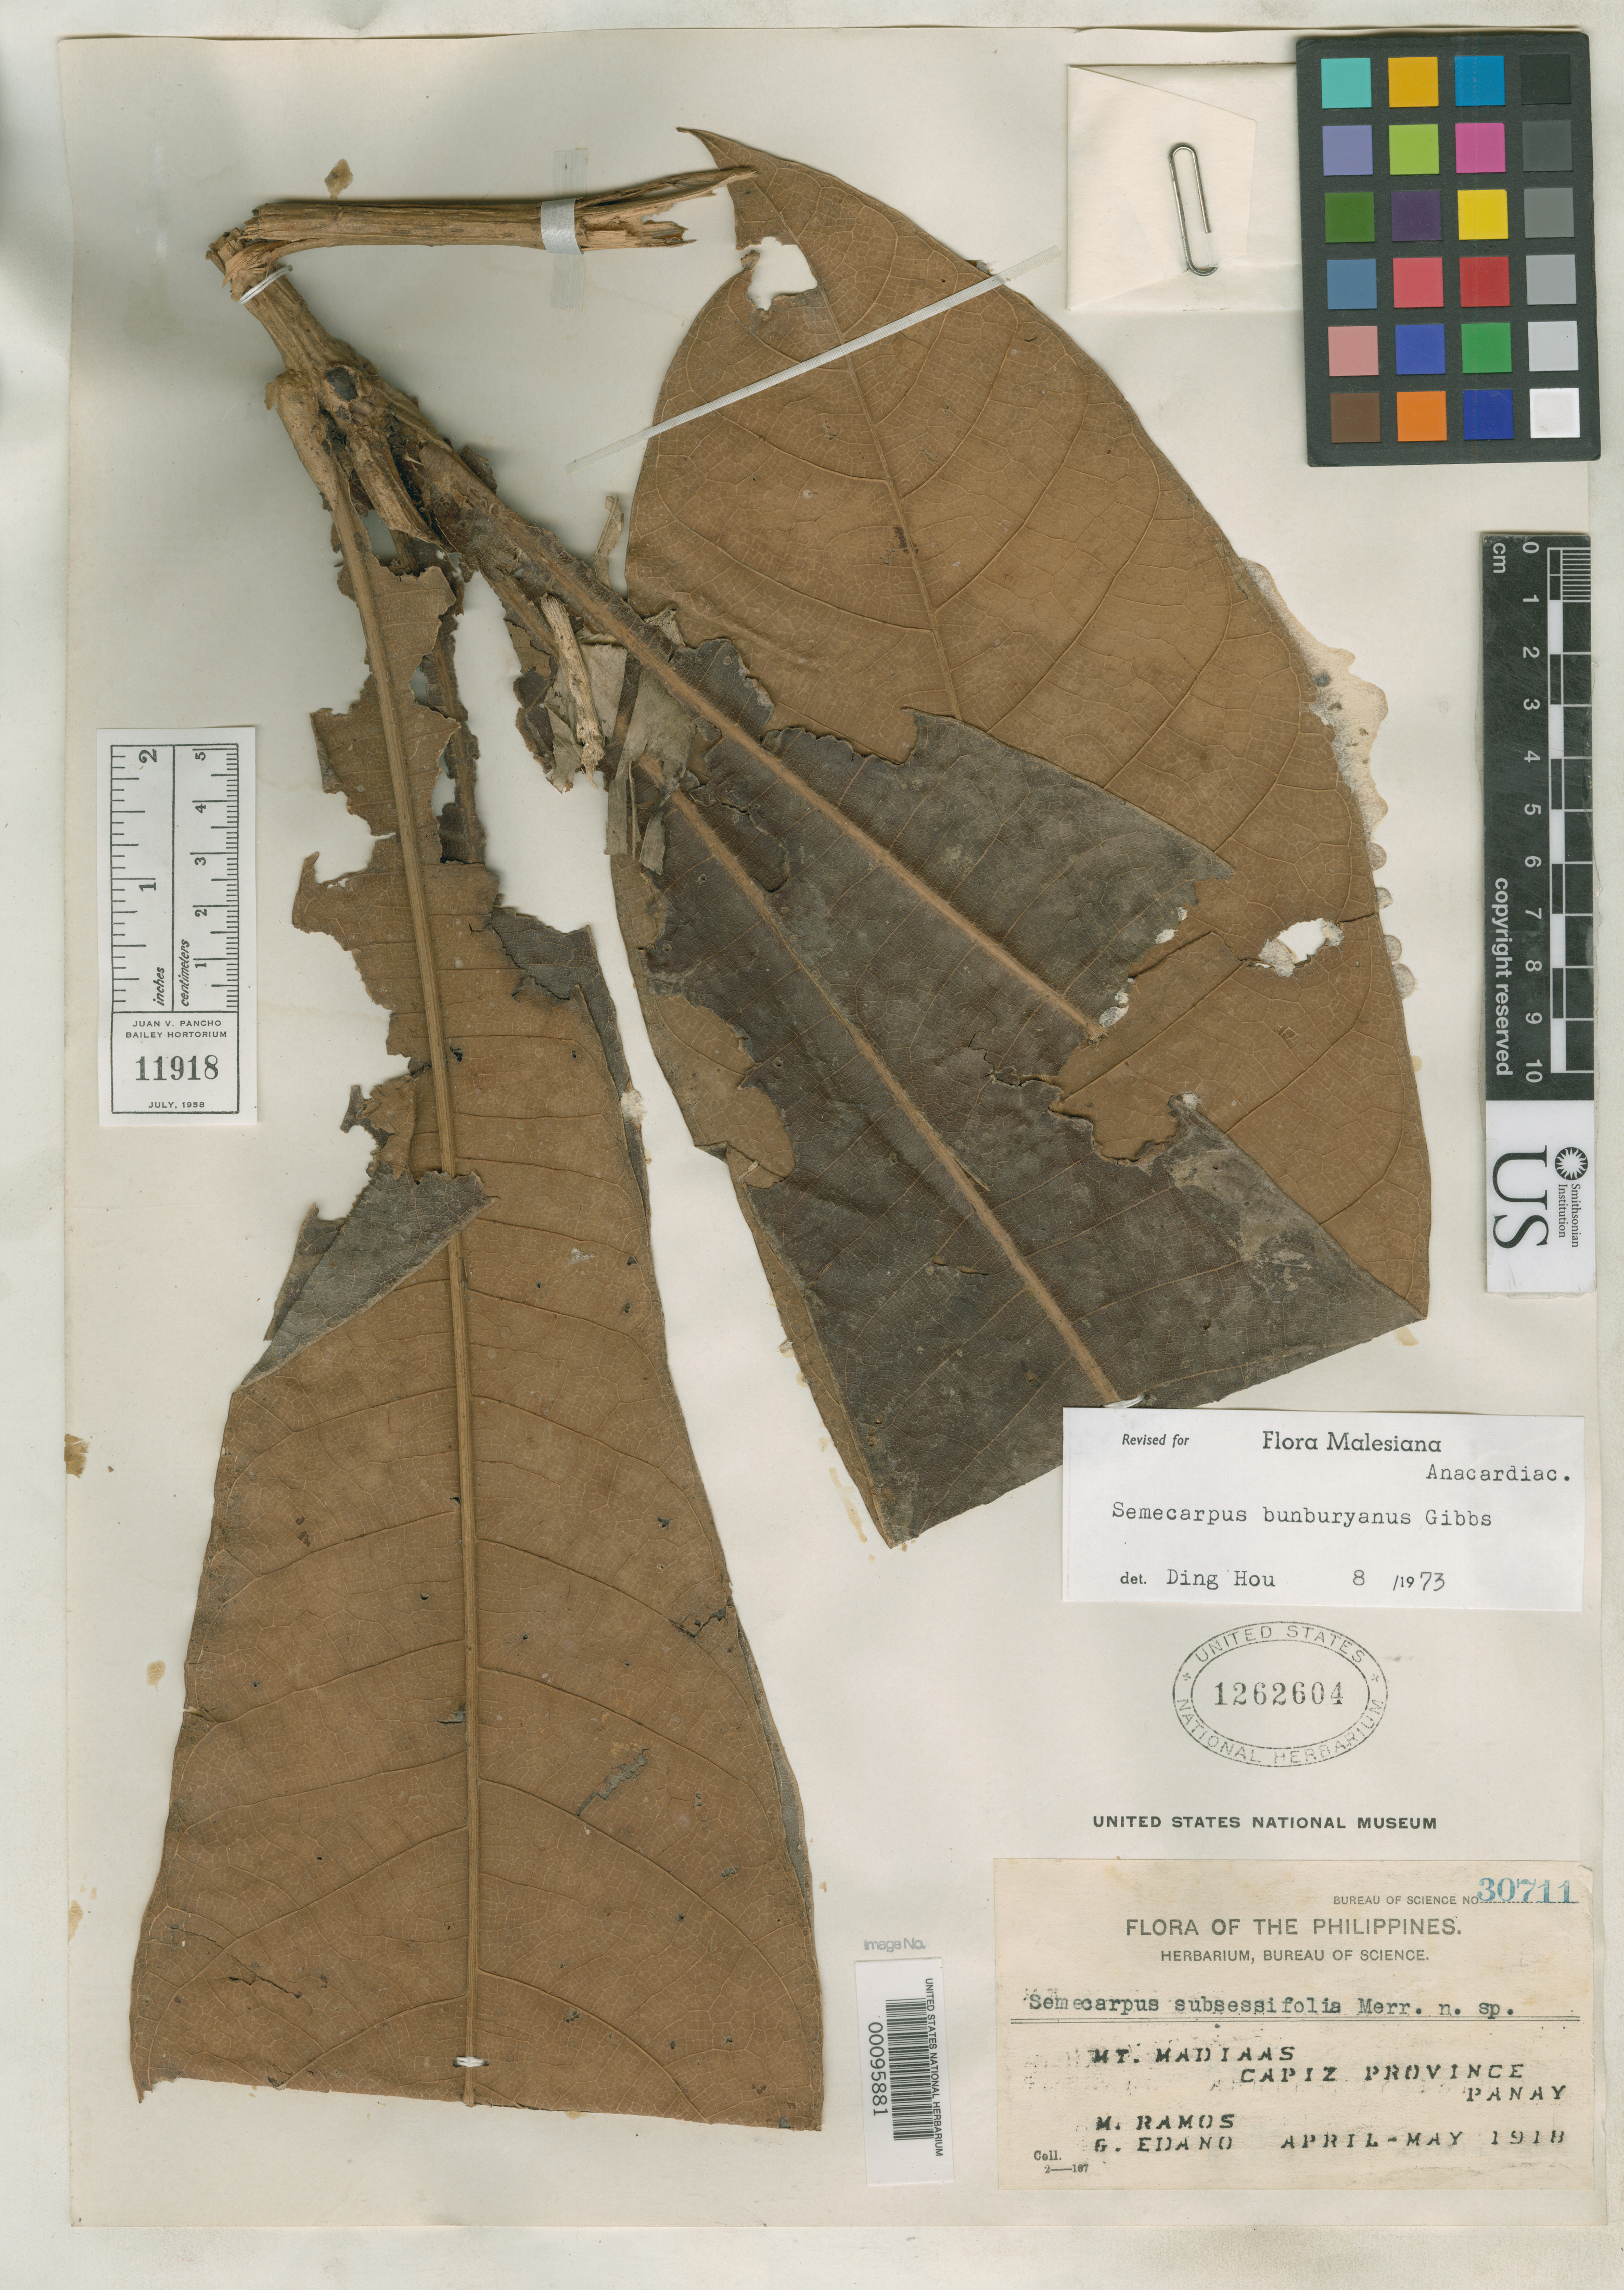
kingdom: Plantae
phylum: Tracheophyta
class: Magnoliopsida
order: Sapindales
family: Anacardiaceae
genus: Semecarpus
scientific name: Semecarpus subsessilifolius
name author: Merr.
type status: Isotype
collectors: M. Ramos & G. E. Edaño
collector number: Bur. Sci. 30711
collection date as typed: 12 May 1918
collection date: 1918-05-12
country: Philippines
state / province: Western Visayas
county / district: Capiz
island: Panay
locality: Mt. Madiaas.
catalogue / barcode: US 1262604